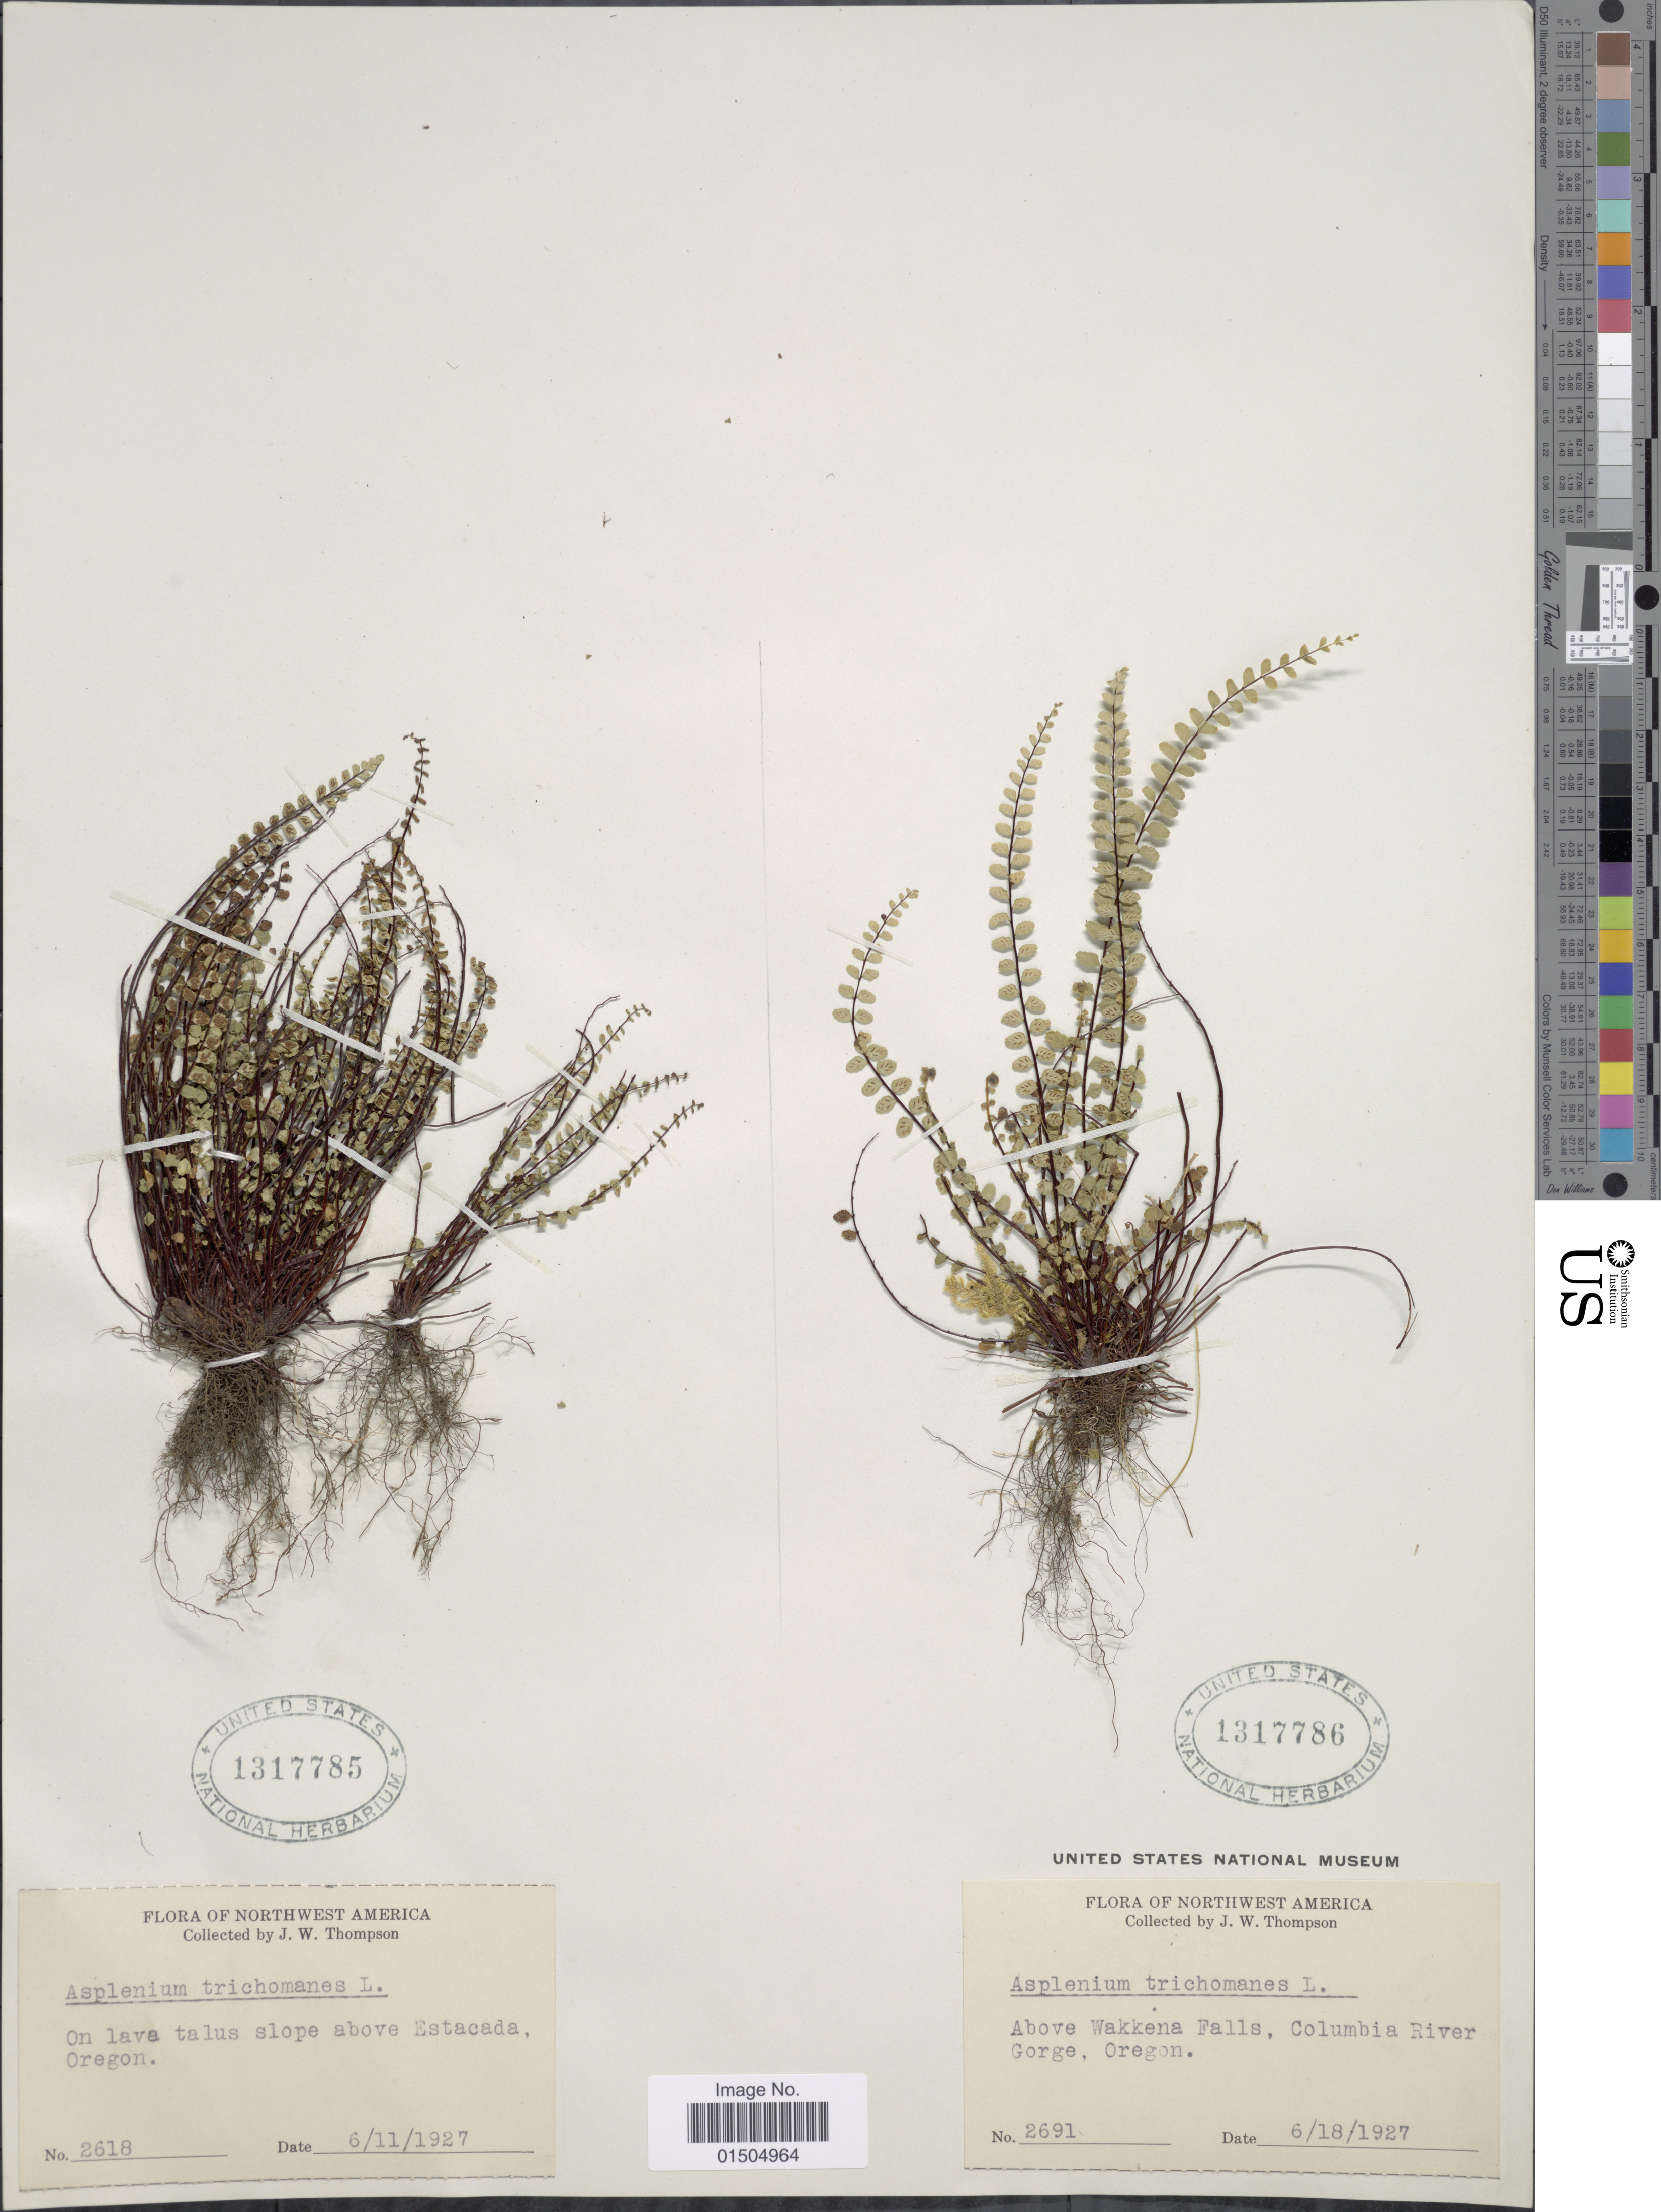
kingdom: Plantae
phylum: Tracheophyta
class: Polypodiopsida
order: Polypodiales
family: Aspleniaceae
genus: Asplenium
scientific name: Asplenium trichomanes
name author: L.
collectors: J. W. Thompson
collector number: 2618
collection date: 1927-06-11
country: United States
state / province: Oregon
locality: On lava talus slope above Estacada.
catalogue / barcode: US 1317785